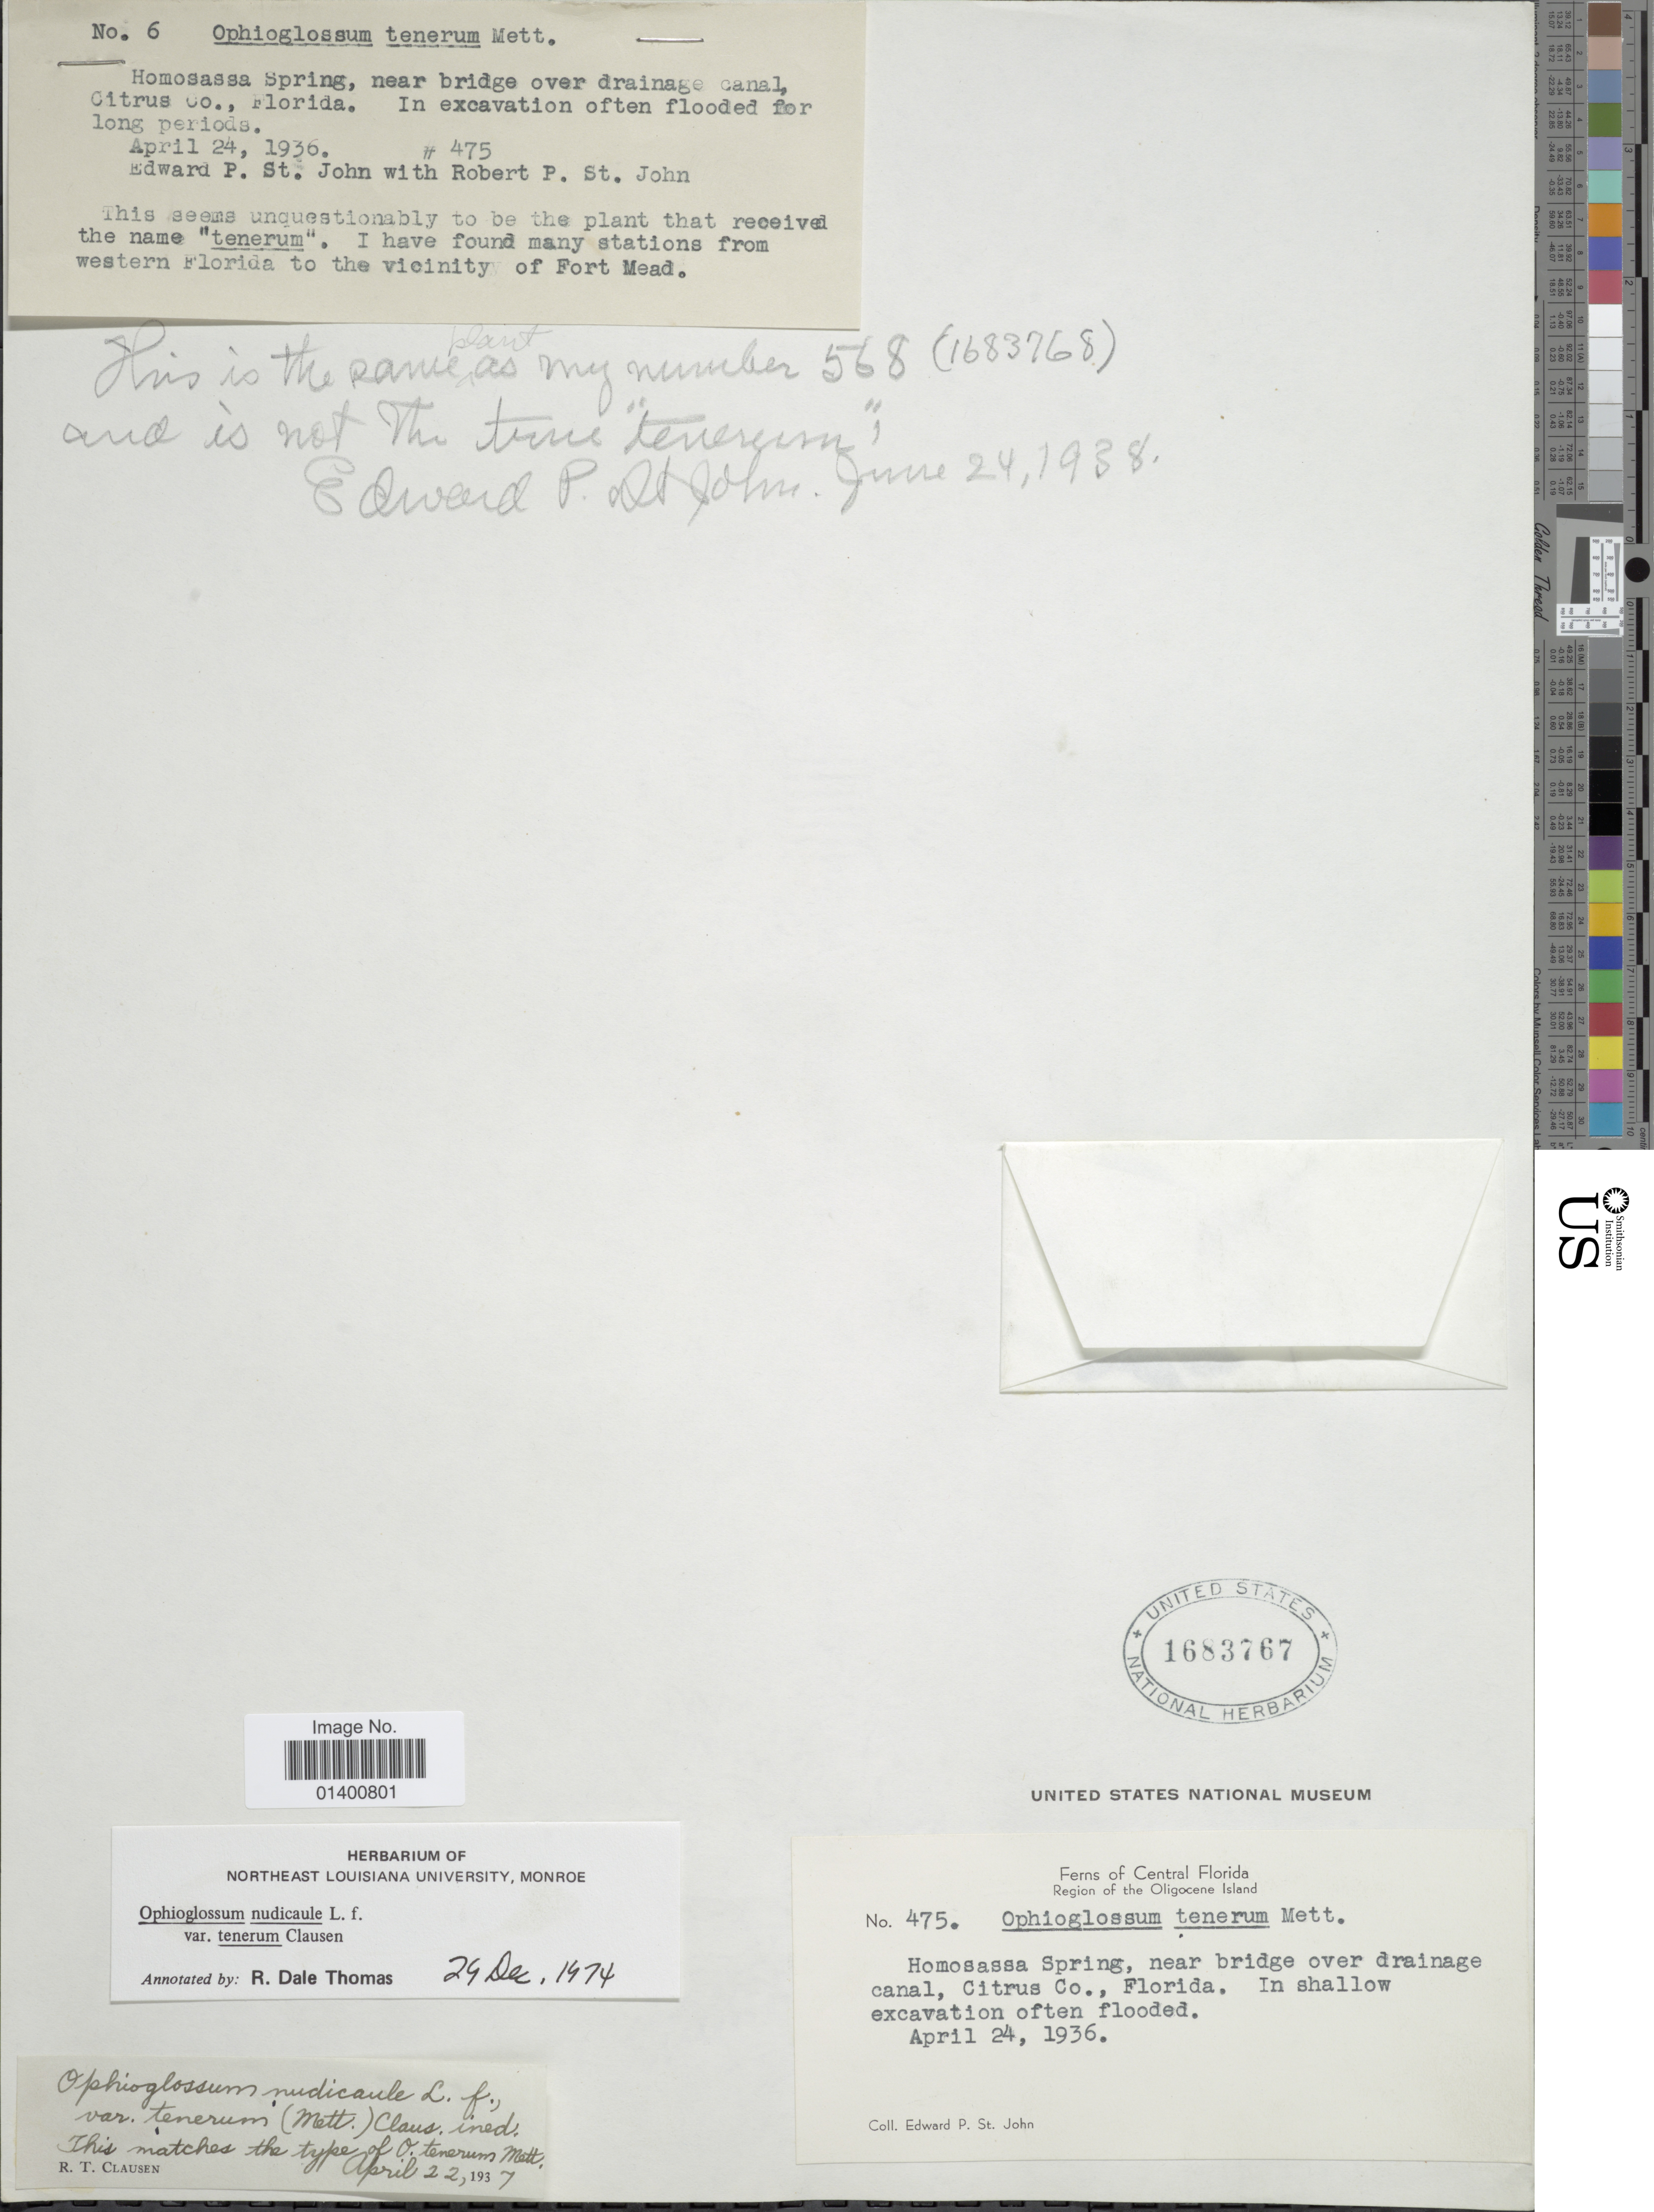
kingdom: Plantae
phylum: Tracheophyta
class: Polypodiopsida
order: Ophioglossales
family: Ophioglossaceae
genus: Ophioglossum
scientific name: Ophioglossum nudicaule var. tenerum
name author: (Mett. ex Prantl) R.T. Clausen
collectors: E. P. St. John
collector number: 475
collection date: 1936-04-24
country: United States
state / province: Florida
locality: Central Florida, Region of the Oligocene island, Homosassa Spring, near bridge over drainage canal, Citrus Co.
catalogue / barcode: US 1683767